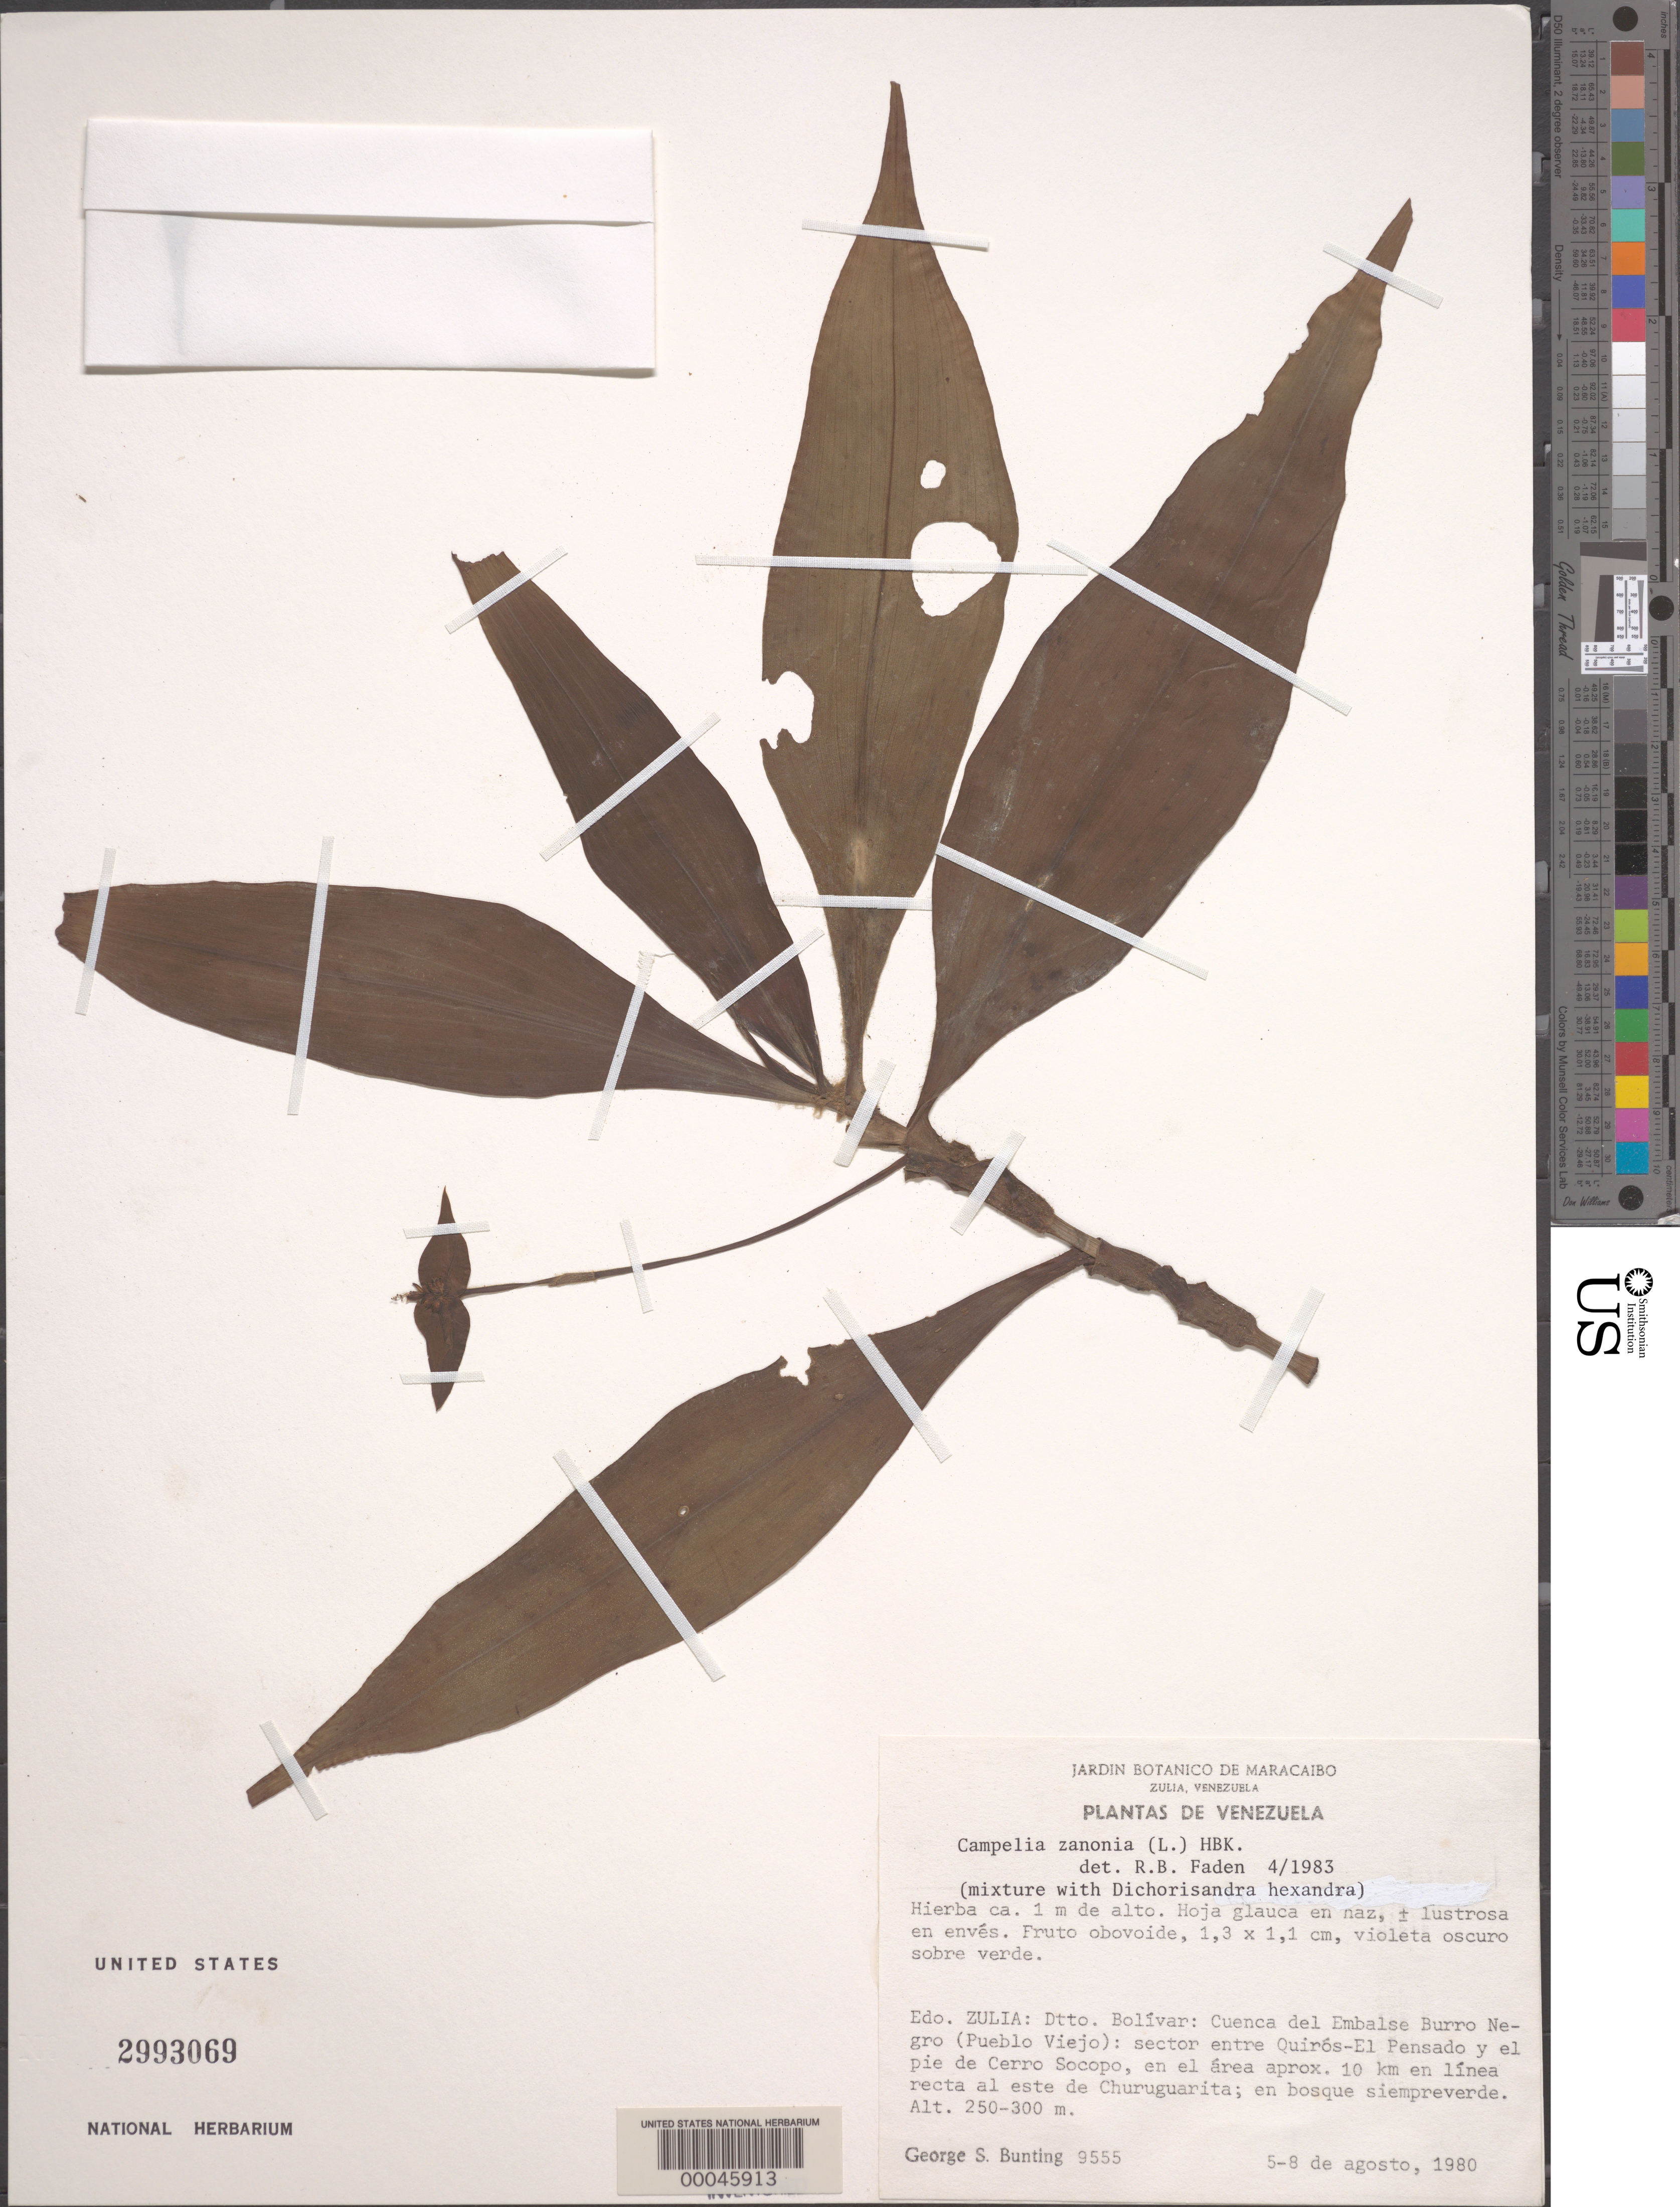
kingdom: Plantae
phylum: Tracheophyta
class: Liliopsida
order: Commelinales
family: Commelinaceae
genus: Tradescantia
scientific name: Tradescantia zanonia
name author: (L.) Sw.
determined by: Faden, Robert B., (US), Smithsonian Institution - National Museum of Natural History (UNITED STATES)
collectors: G. S. Bunting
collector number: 9555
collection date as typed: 05 Aug 1980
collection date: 1980-08-05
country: Venezuela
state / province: Zulia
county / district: Simón Bolívar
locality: Cuenca del embalse burro negro (pueblo viejo)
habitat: Semi-evergreen forest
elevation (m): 250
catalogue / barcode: US 2993069